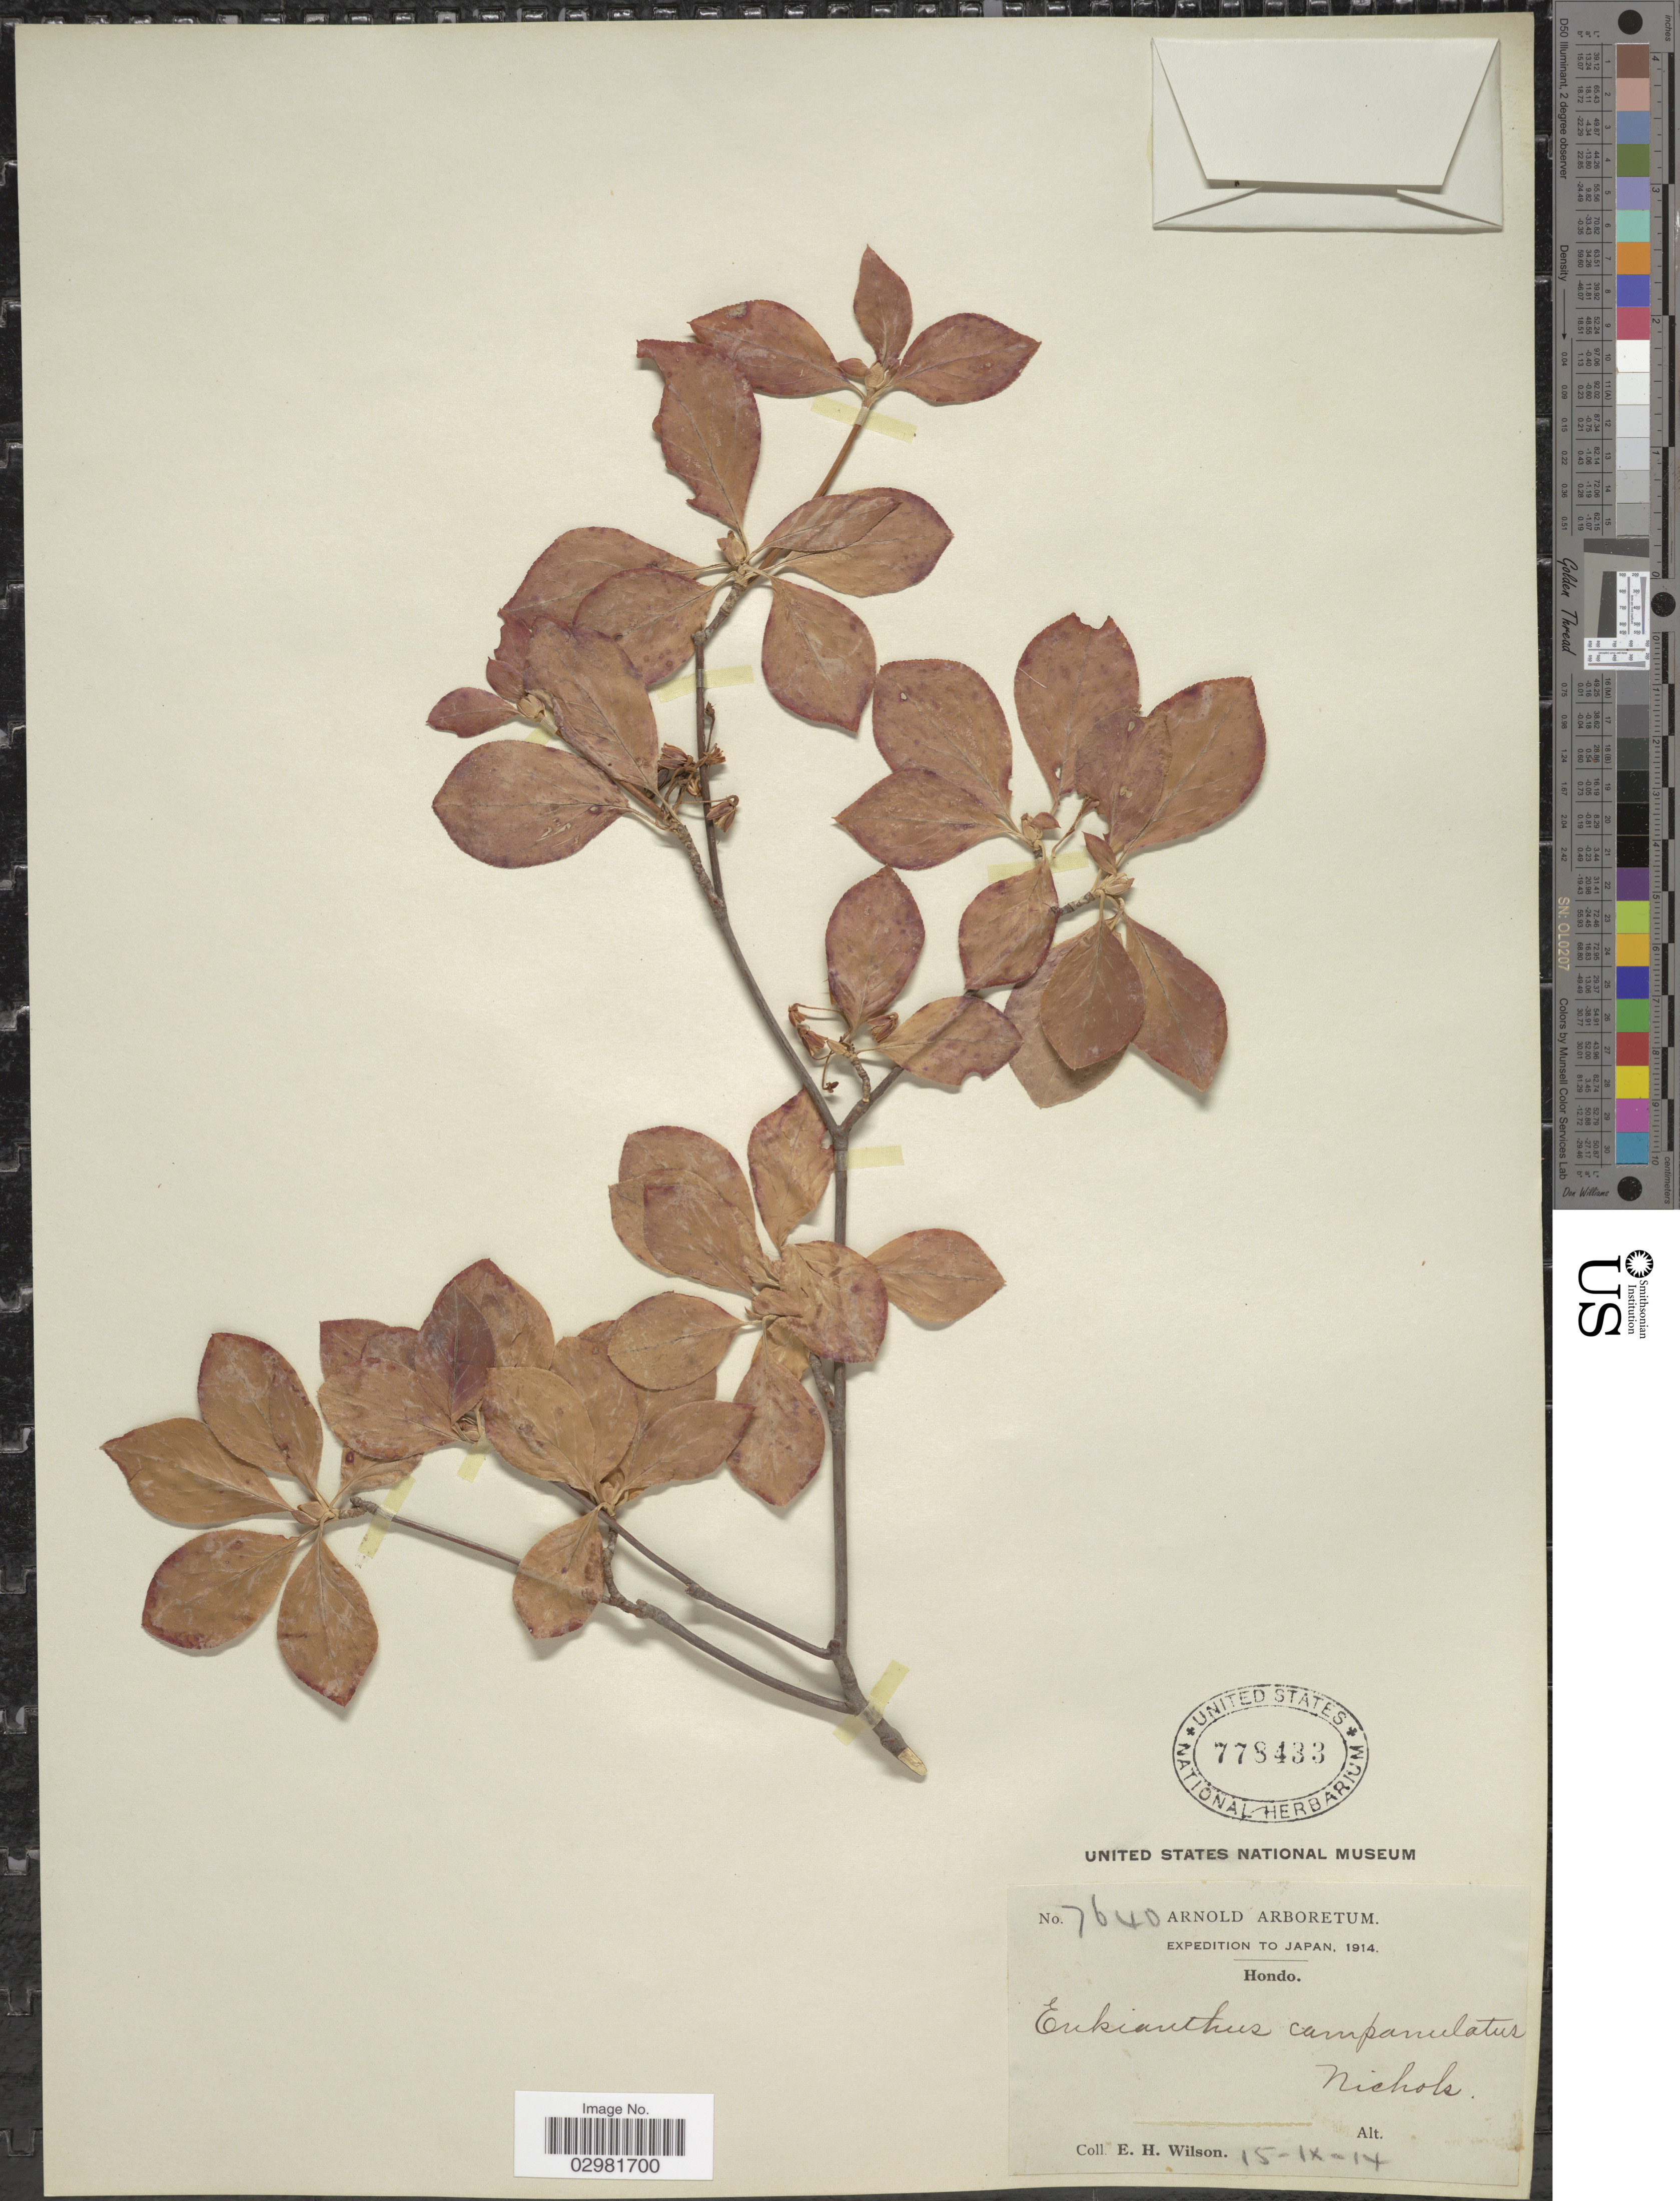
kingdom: Plantae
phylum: Tracheophyta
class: Magnoliopsida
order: Ericales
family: Ericaceae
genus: Enkianthus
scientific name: Enkianthus campanulatus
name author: (Miq.) G. Nicholson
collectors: E. Wilson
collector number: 7640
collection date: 1914-09-15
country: Japan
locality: Hondo.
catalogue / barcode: US 778433